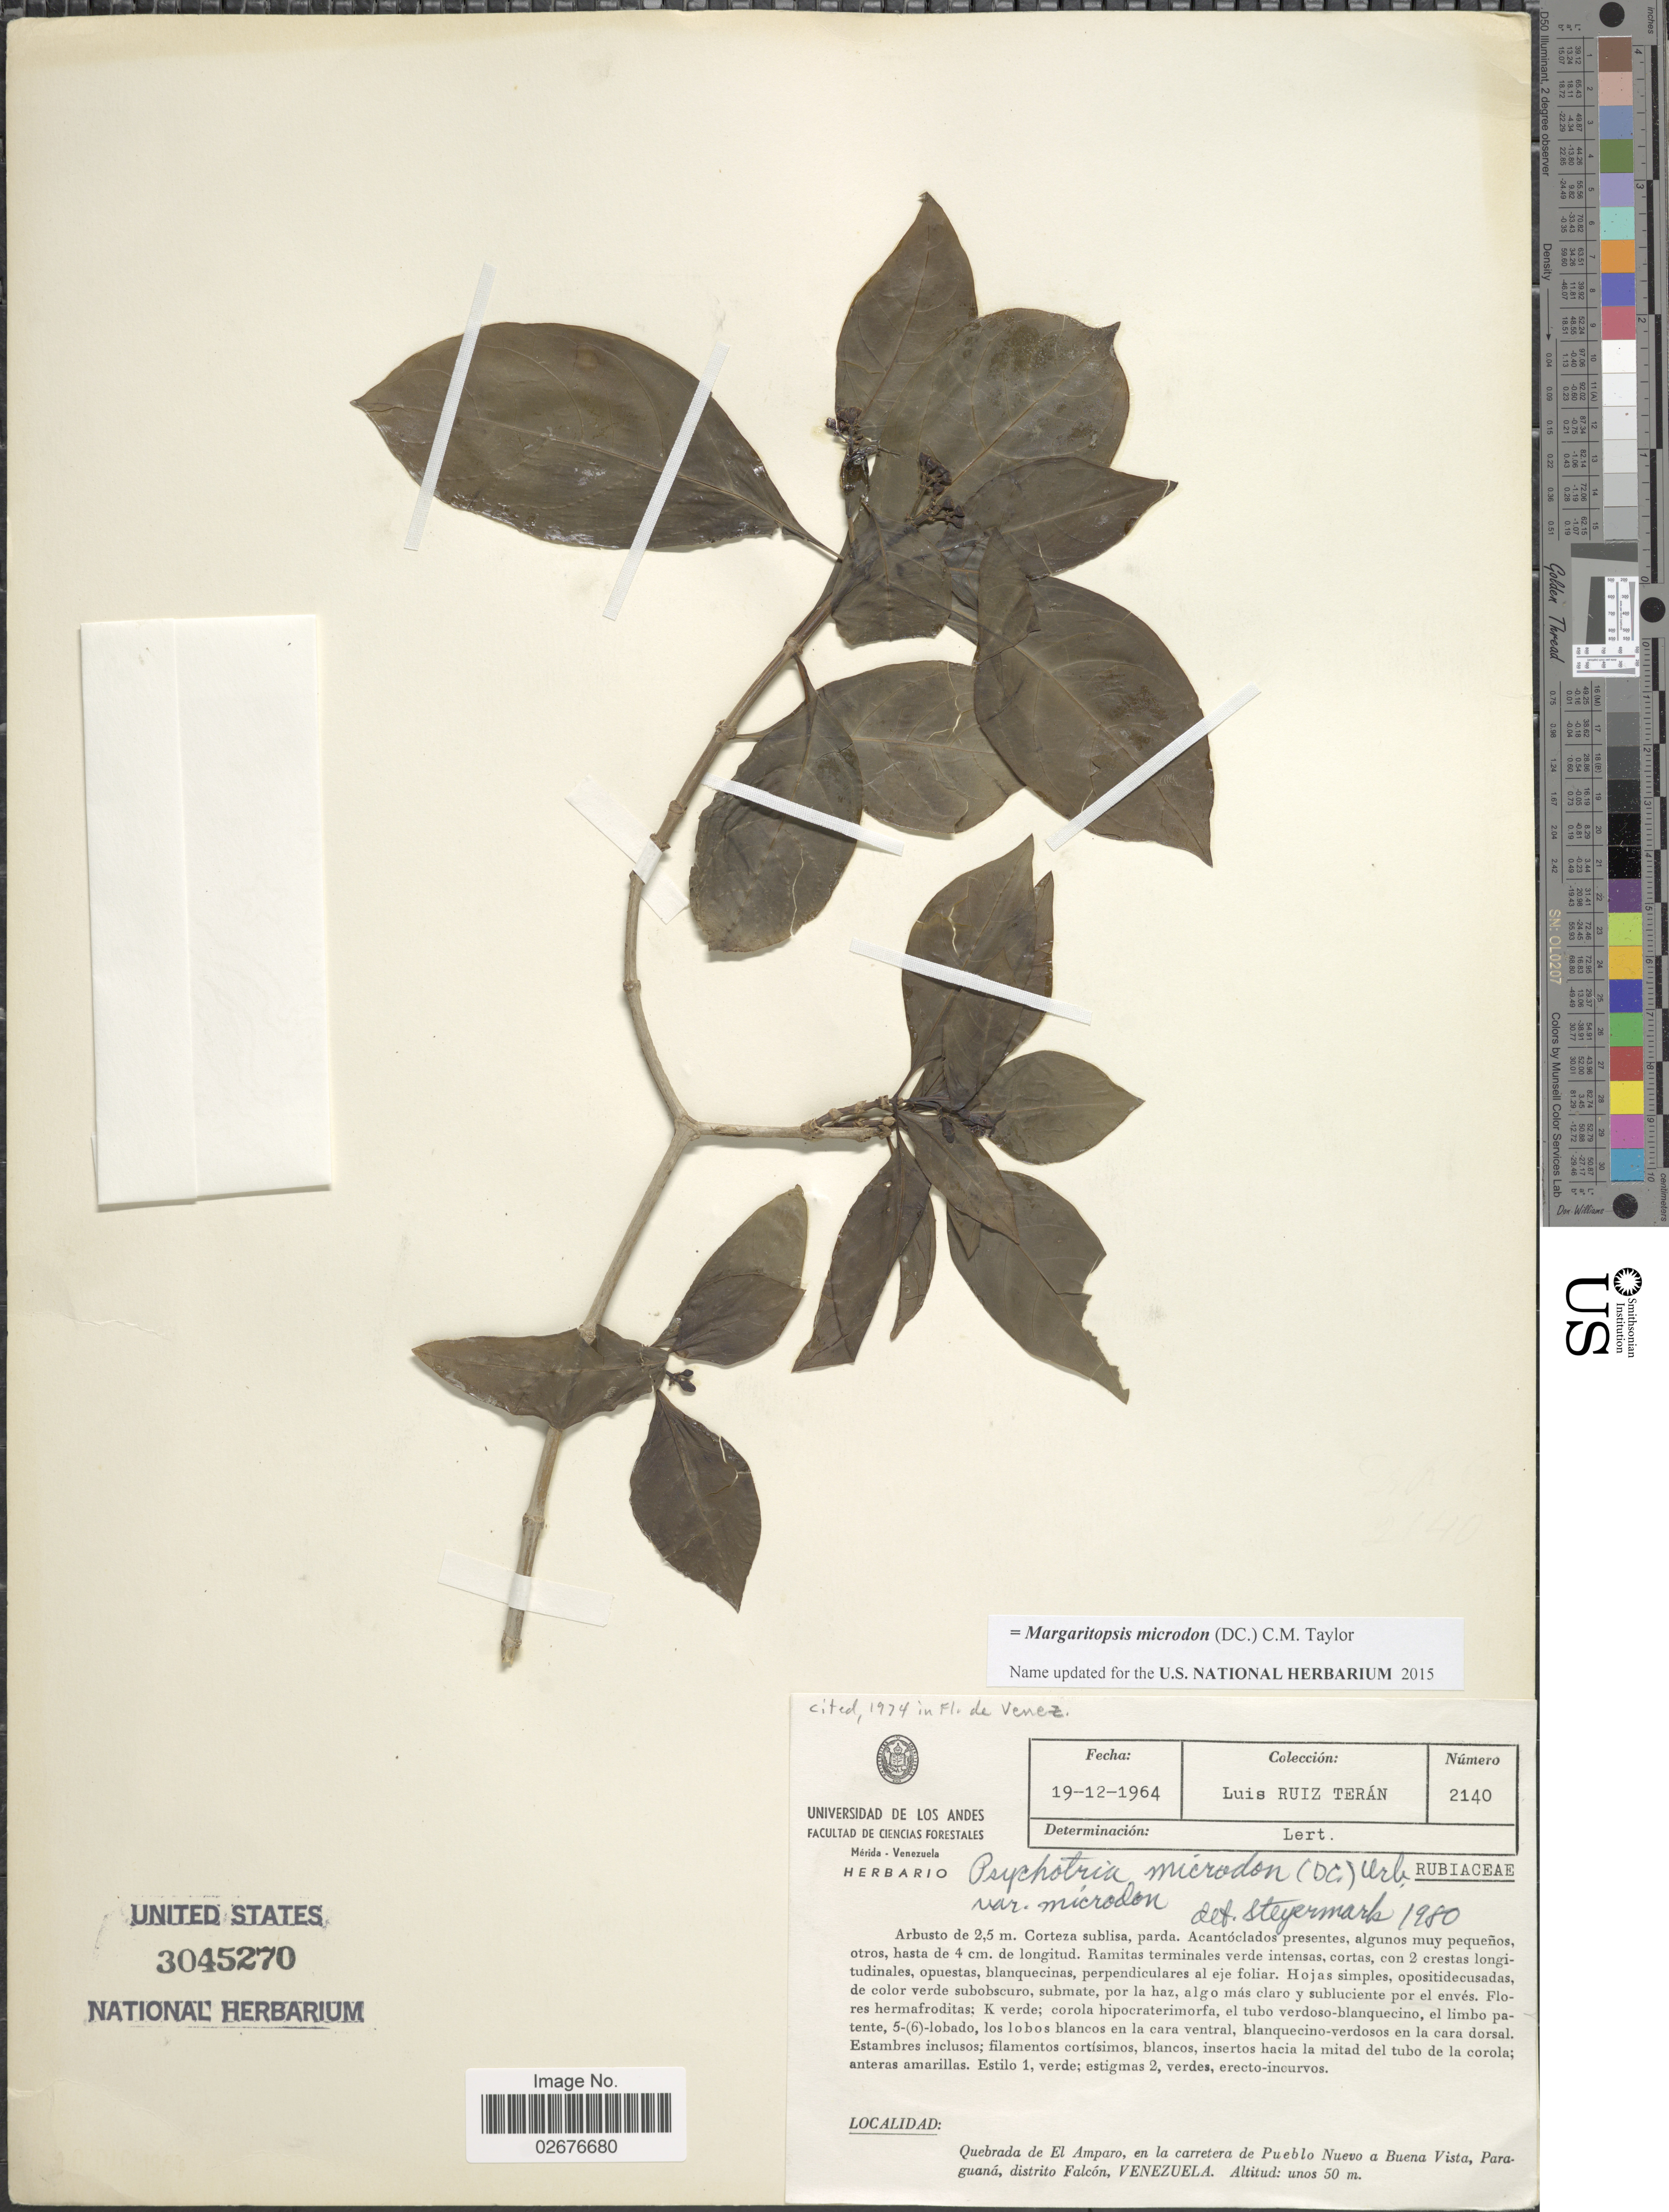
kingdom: Plantae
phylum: Tracheophyta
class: Magnoliopsida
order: Gentianales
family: Rubiaceae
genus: Margaritopsis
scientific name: Margaritopsis microdon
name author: (DC.) C.M. Taylor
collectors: L. Teran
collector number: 2140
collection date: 1964-12-19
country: Venezuela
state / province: Falcón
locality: Quebrada de El Amparo, en la carretera de Puelo Nuevo a Buena Vista, Paraguana, distrito Falcon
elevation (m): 50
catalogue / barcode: US 3045270